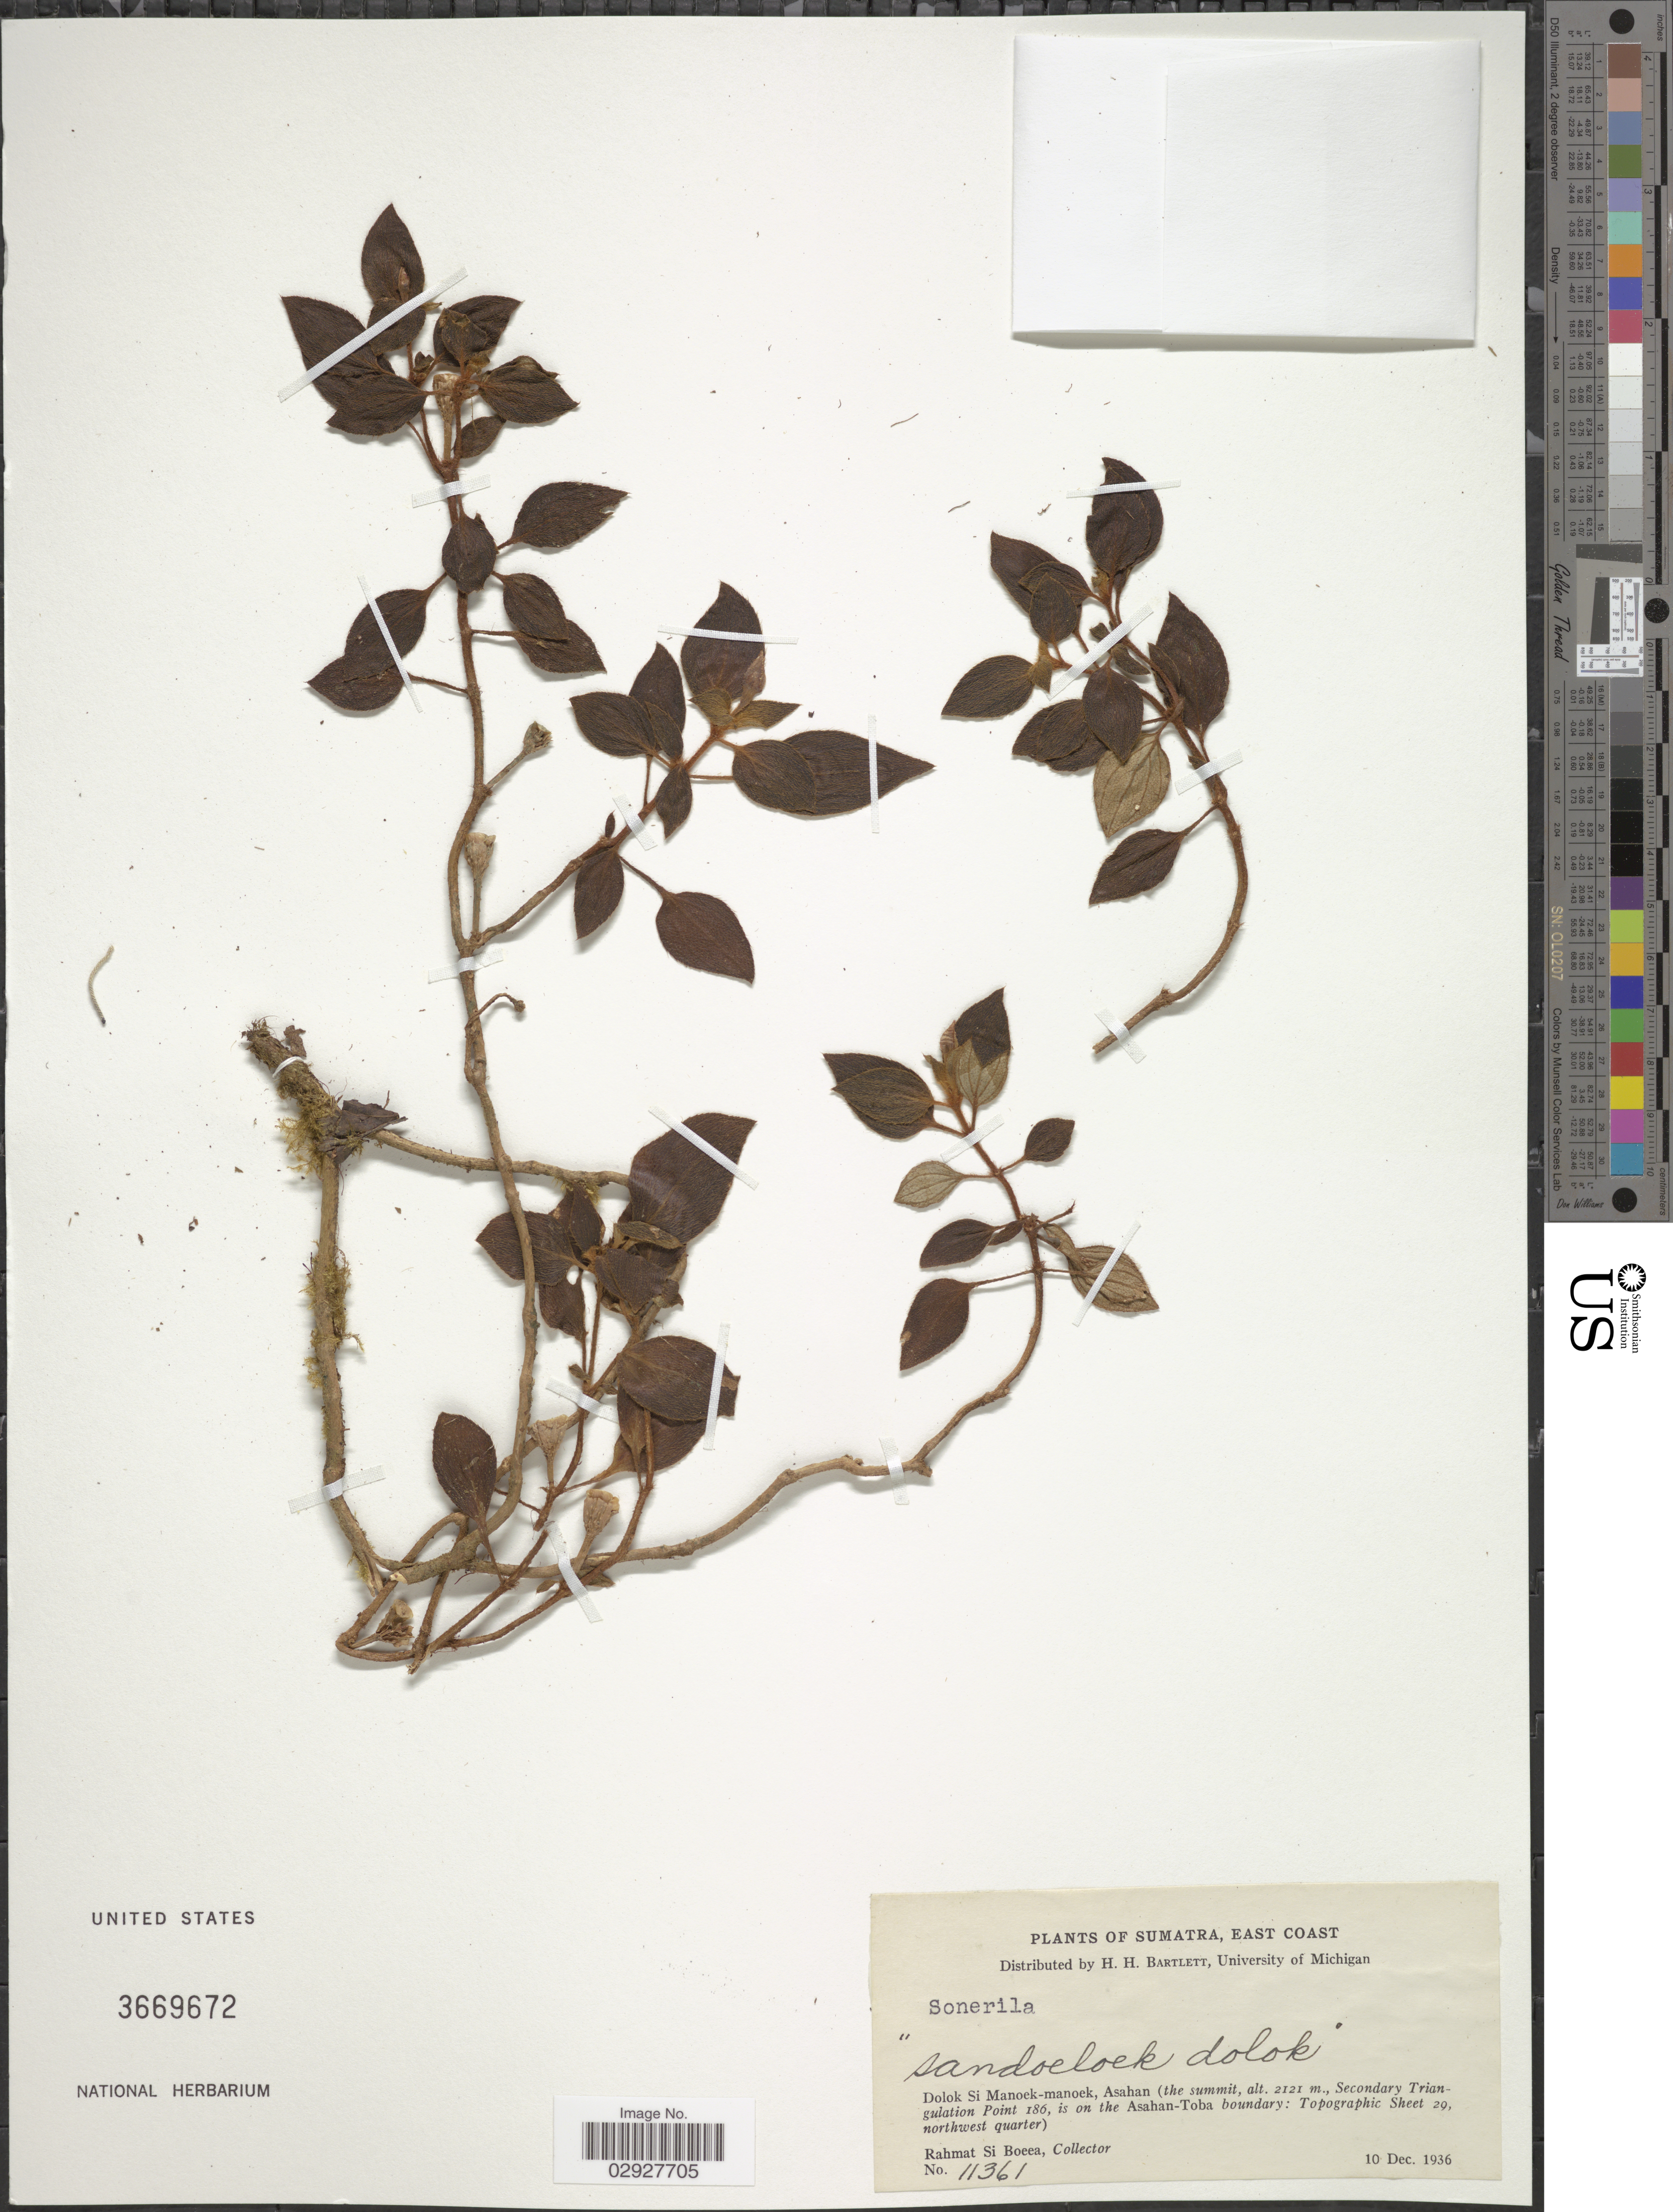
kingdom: Plantae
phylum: Tracheophyta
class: Magnoliopsida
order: Myrtales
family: Melastomataceae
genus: Sonerila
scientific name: Sonerila sp.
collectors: Rahmat Si Boeea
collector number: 11361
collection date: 1936-12-10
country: Indonesia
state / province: Sumatra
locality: East Coast. Dolok Si Manoek-manoek, Asahan ( the summit, Secondary Triangulation Point 186, is on the Asahan-Toba boundary: Topographic Sheet 29, northwest quarter).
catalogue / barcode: US 3669672